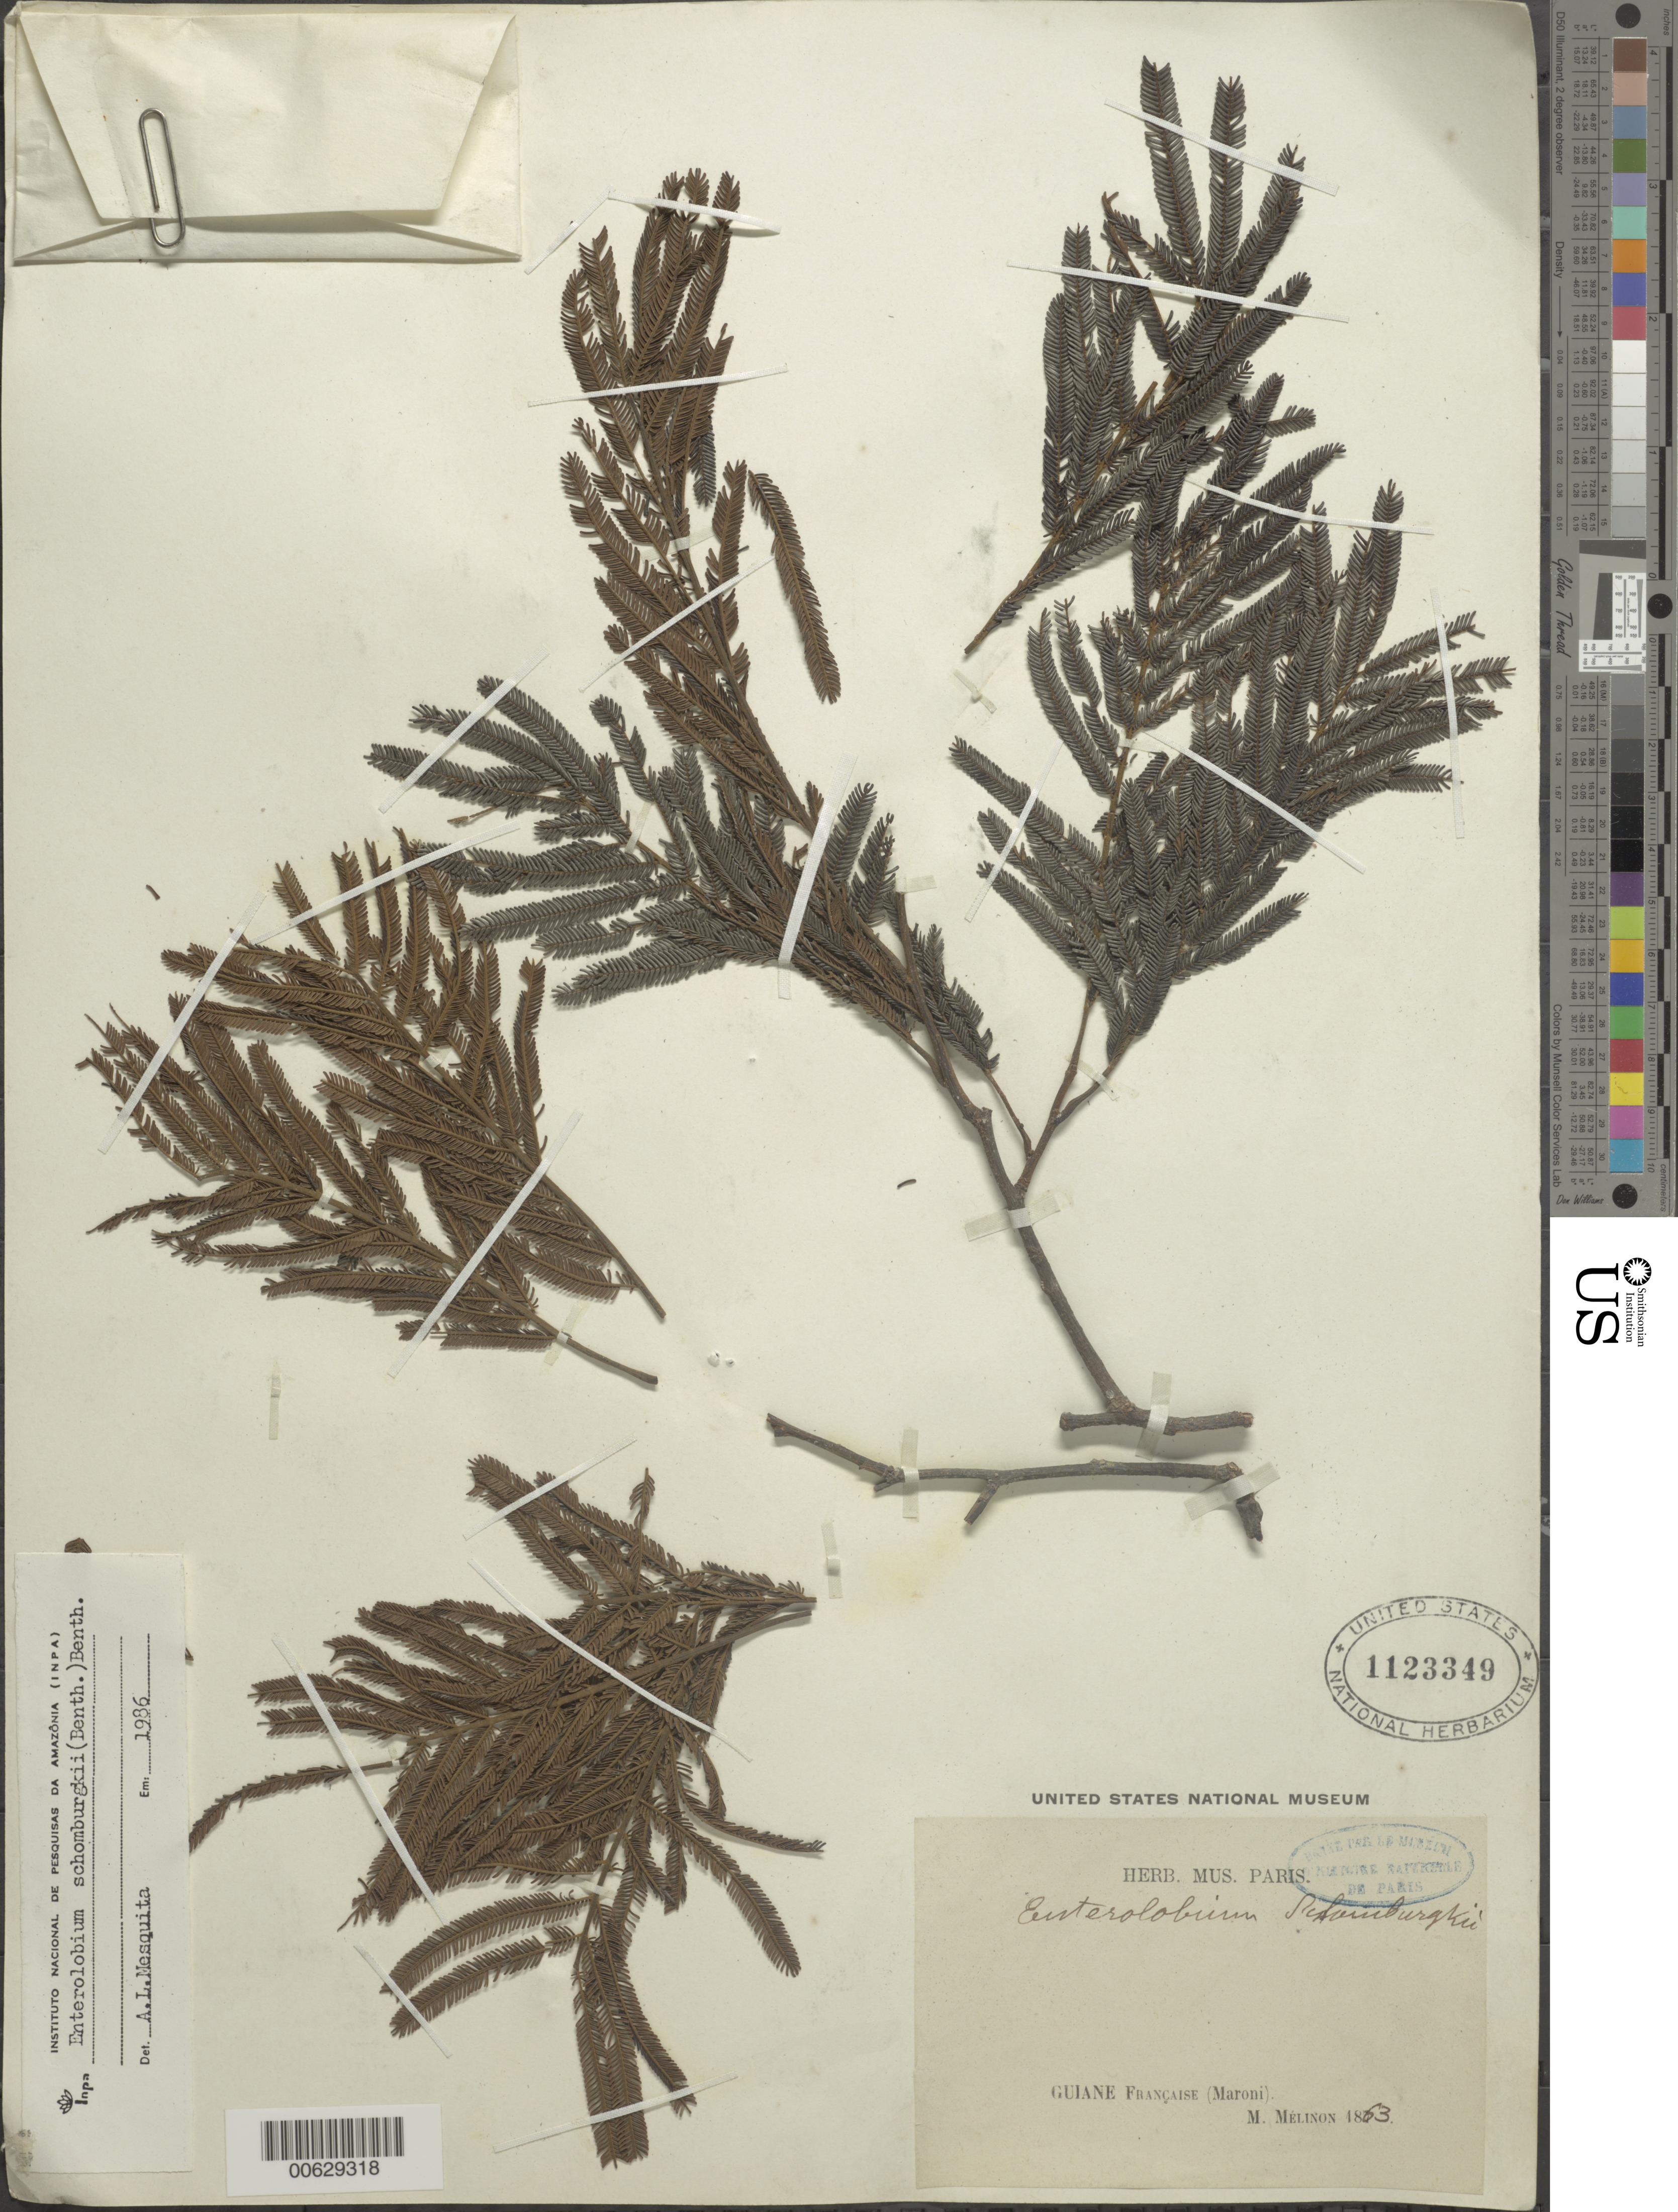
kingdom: Plantae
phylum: Tracheophyta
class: Magnoliopsida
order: Fabales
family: Fabaceae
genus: Robrichia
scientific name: Robrichia schomburgkii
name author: (Benth.) A.R.M. Luz & E.R. Souza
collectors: E. Mélinon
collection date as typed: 1863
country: French Guiana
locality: Maroni R.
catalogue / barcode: US 1123349